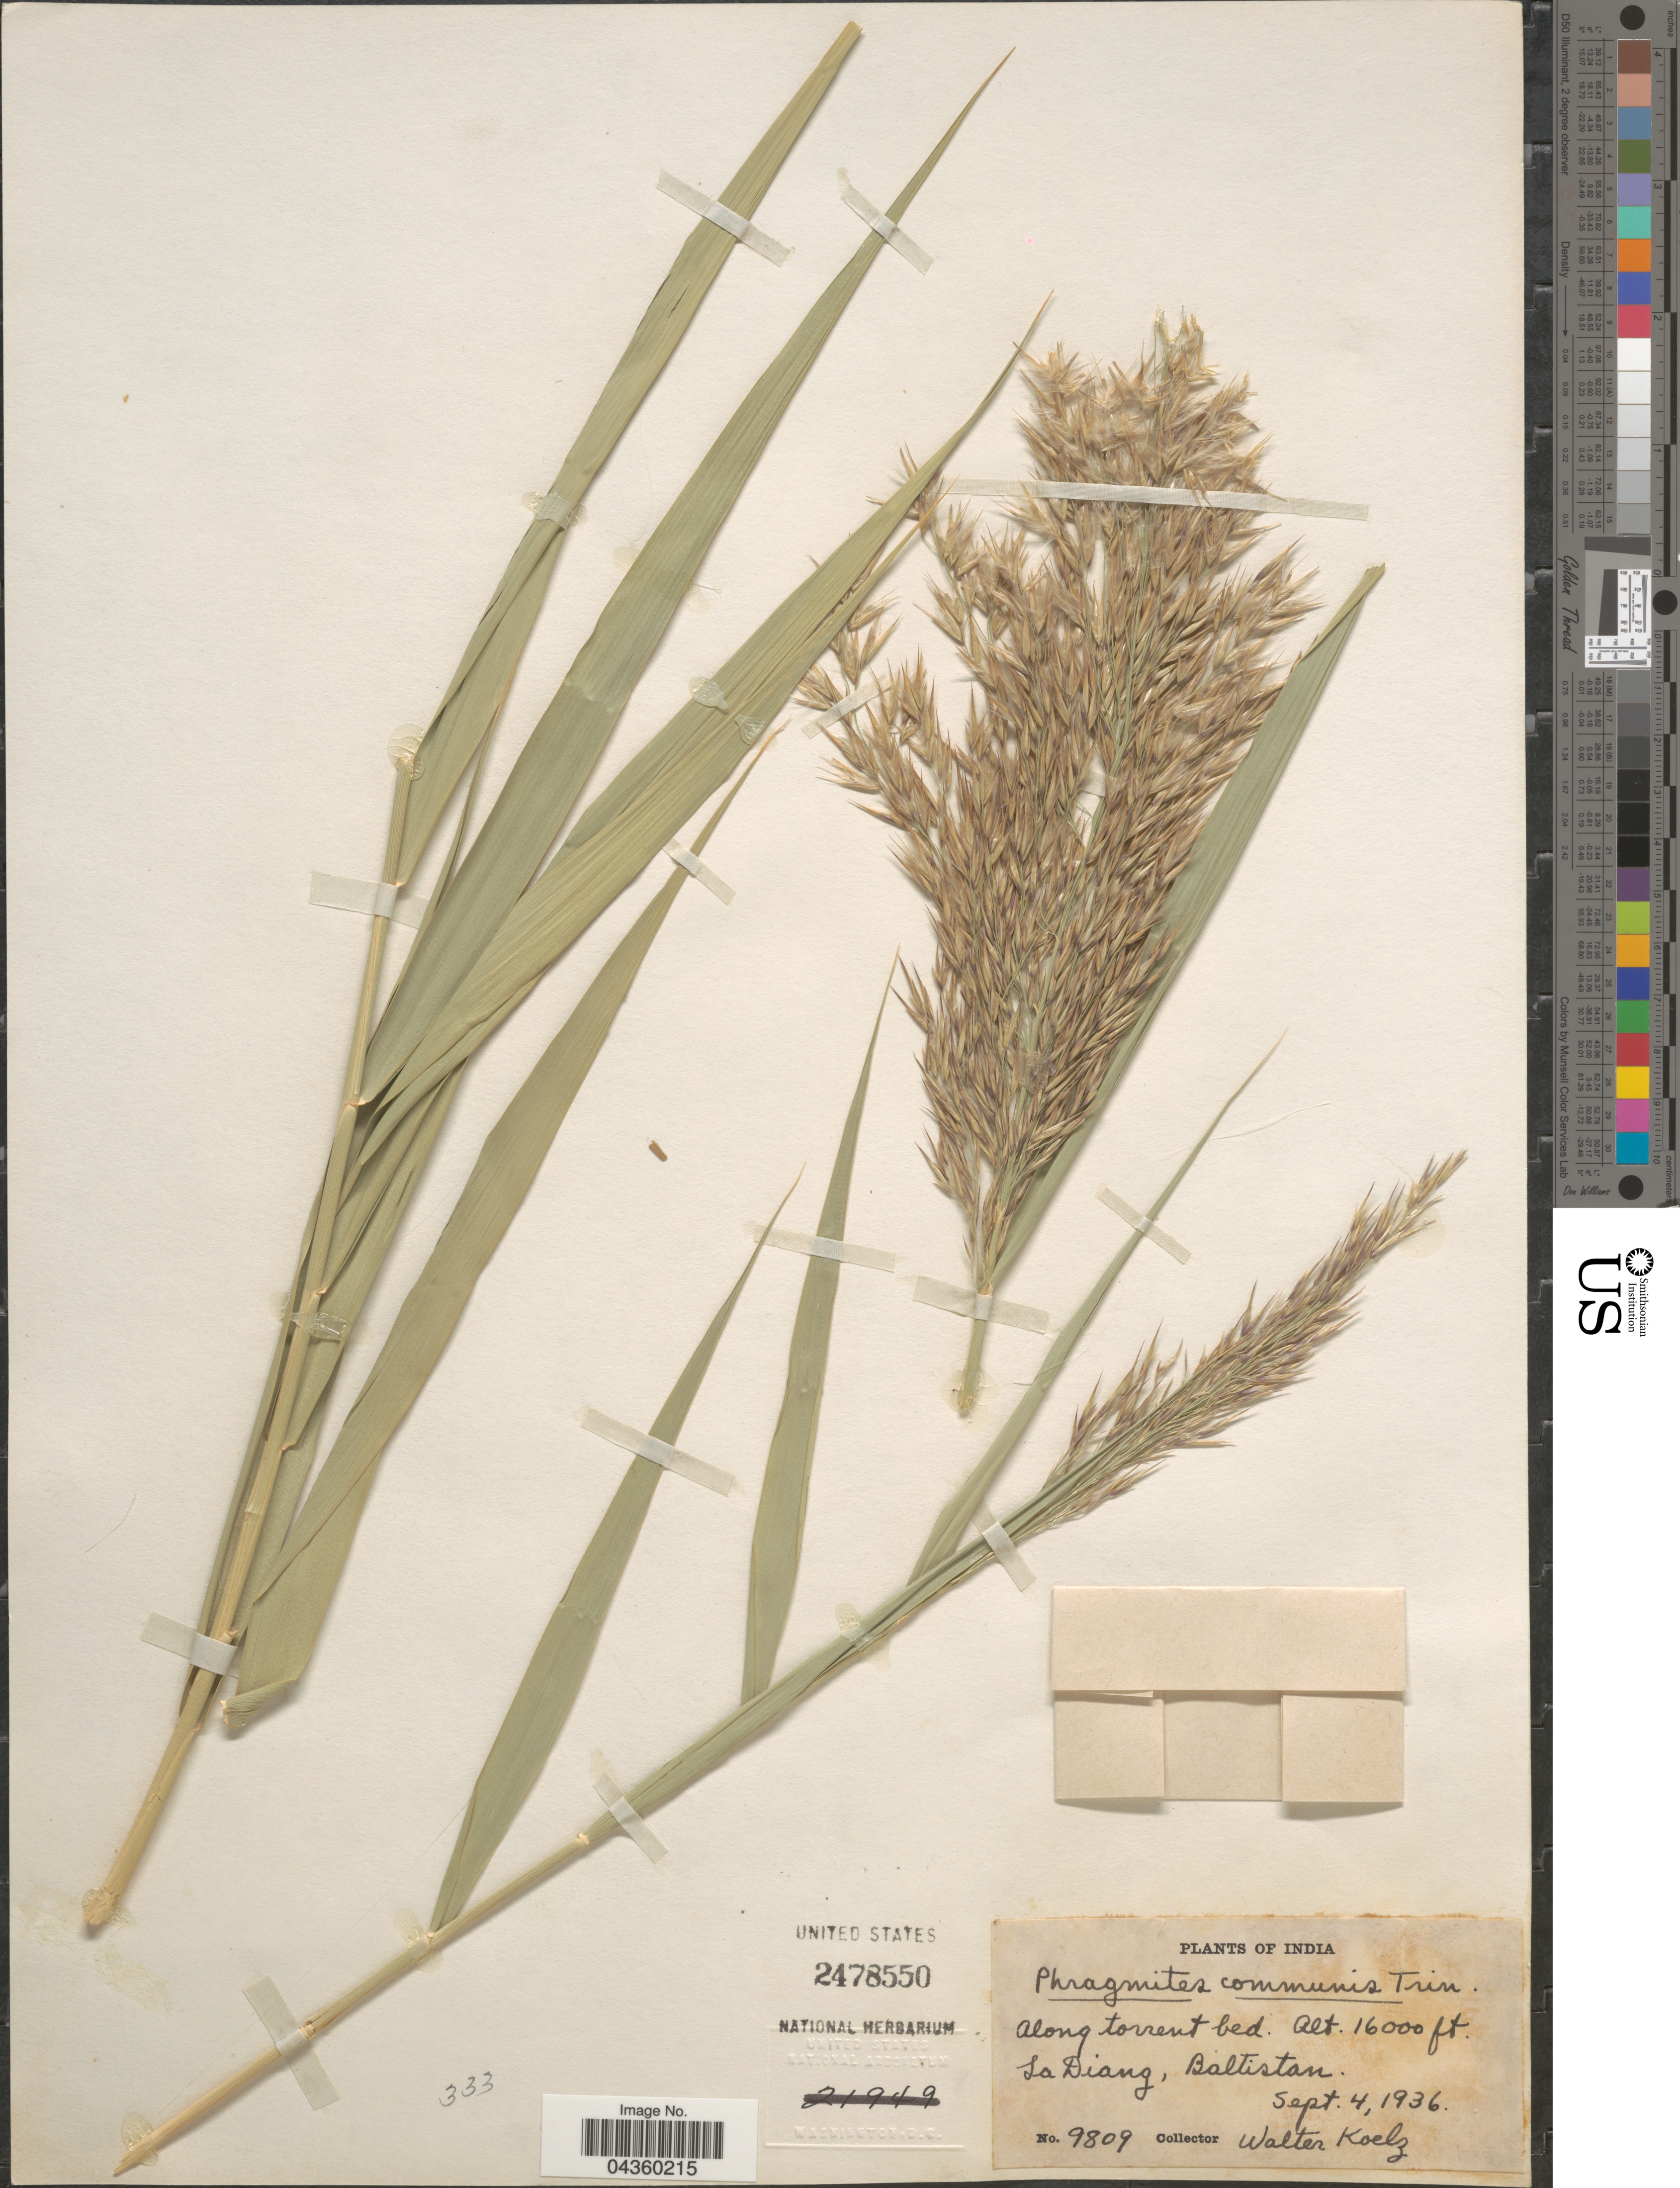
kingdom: Plantae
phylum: Tracheophyta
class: Liliopsida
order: Poales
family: Poaceae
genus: Phragmites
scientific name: Phragmites australis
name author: (Cav.) Trin. ex Steud.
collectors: W. N. Koelz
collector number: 9809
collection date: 1936-09-04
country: Pakistan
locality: La Diang, Baltistan.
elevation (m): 4877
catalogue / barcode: US 2478550